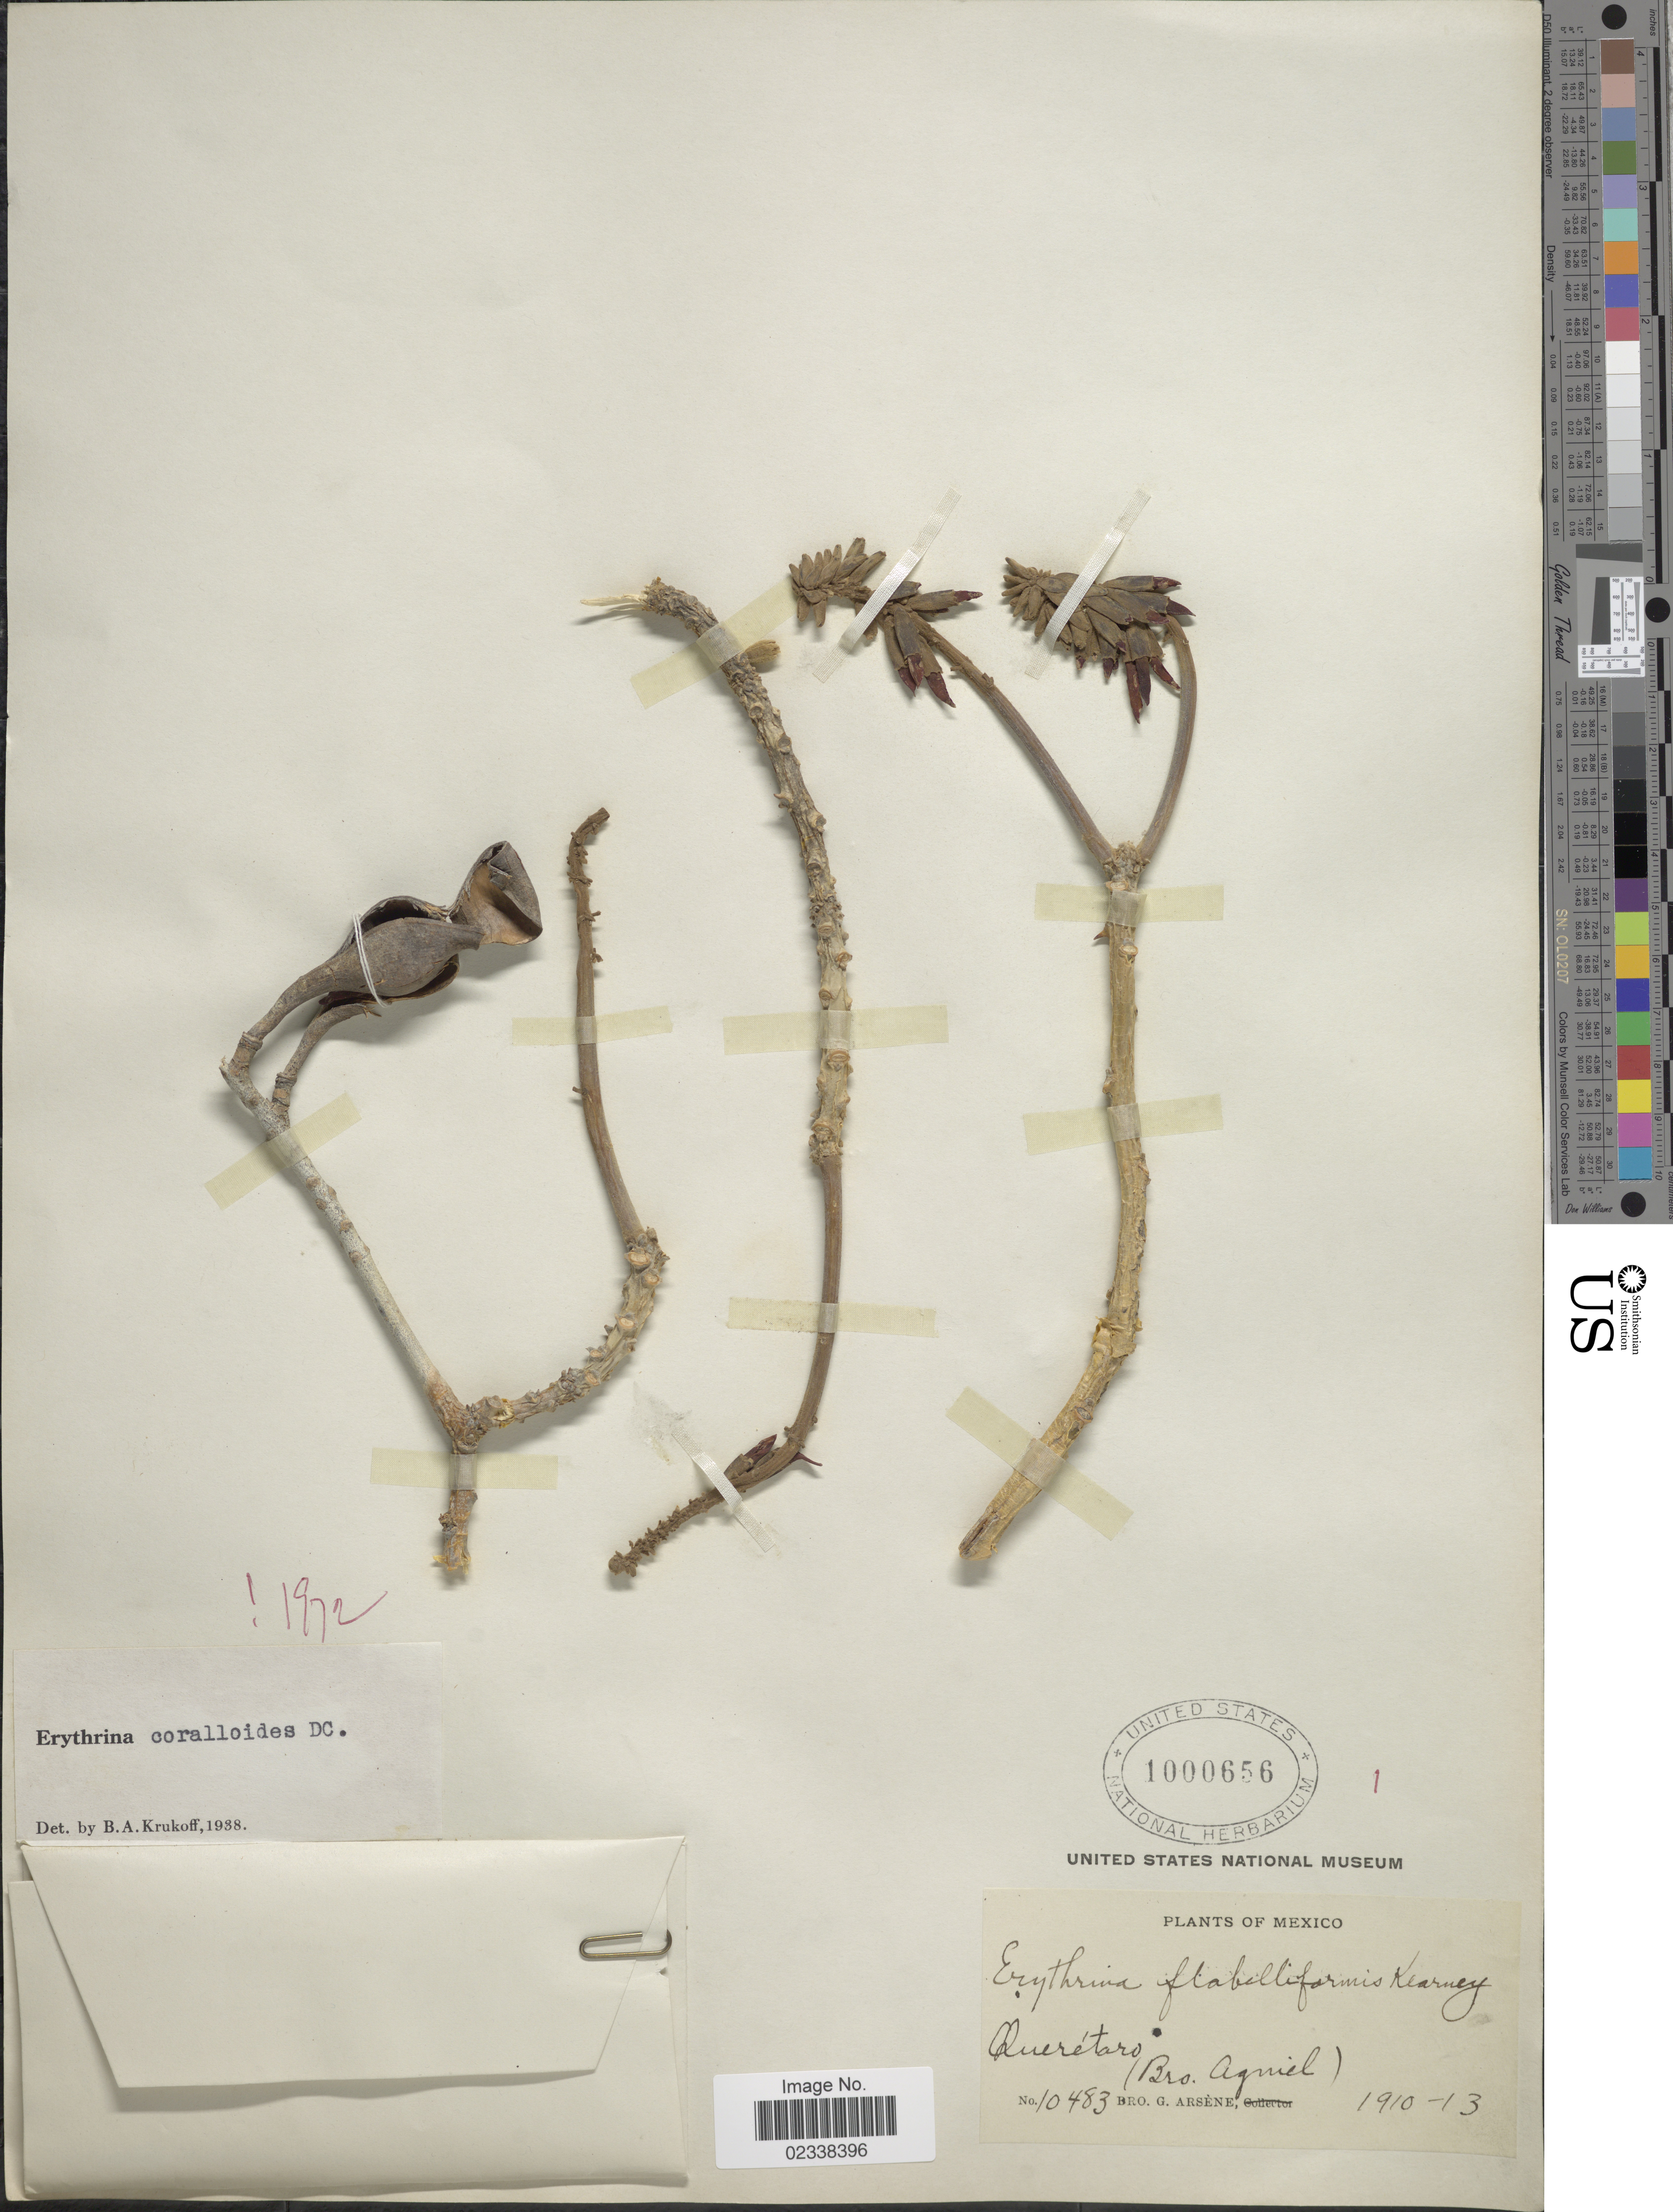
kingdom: Plantae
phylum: Tracheophyta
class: Magnoliopsida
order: Fabales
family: Fabaceae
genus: Erythrina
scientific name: Erythrina coralloides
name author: DC.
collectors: Bro. Agniel & Bro. G. Arsène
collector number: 10483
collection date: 1910/1913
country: Mexico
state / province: Querétaro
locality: Queretaro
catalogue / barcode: US 1000656